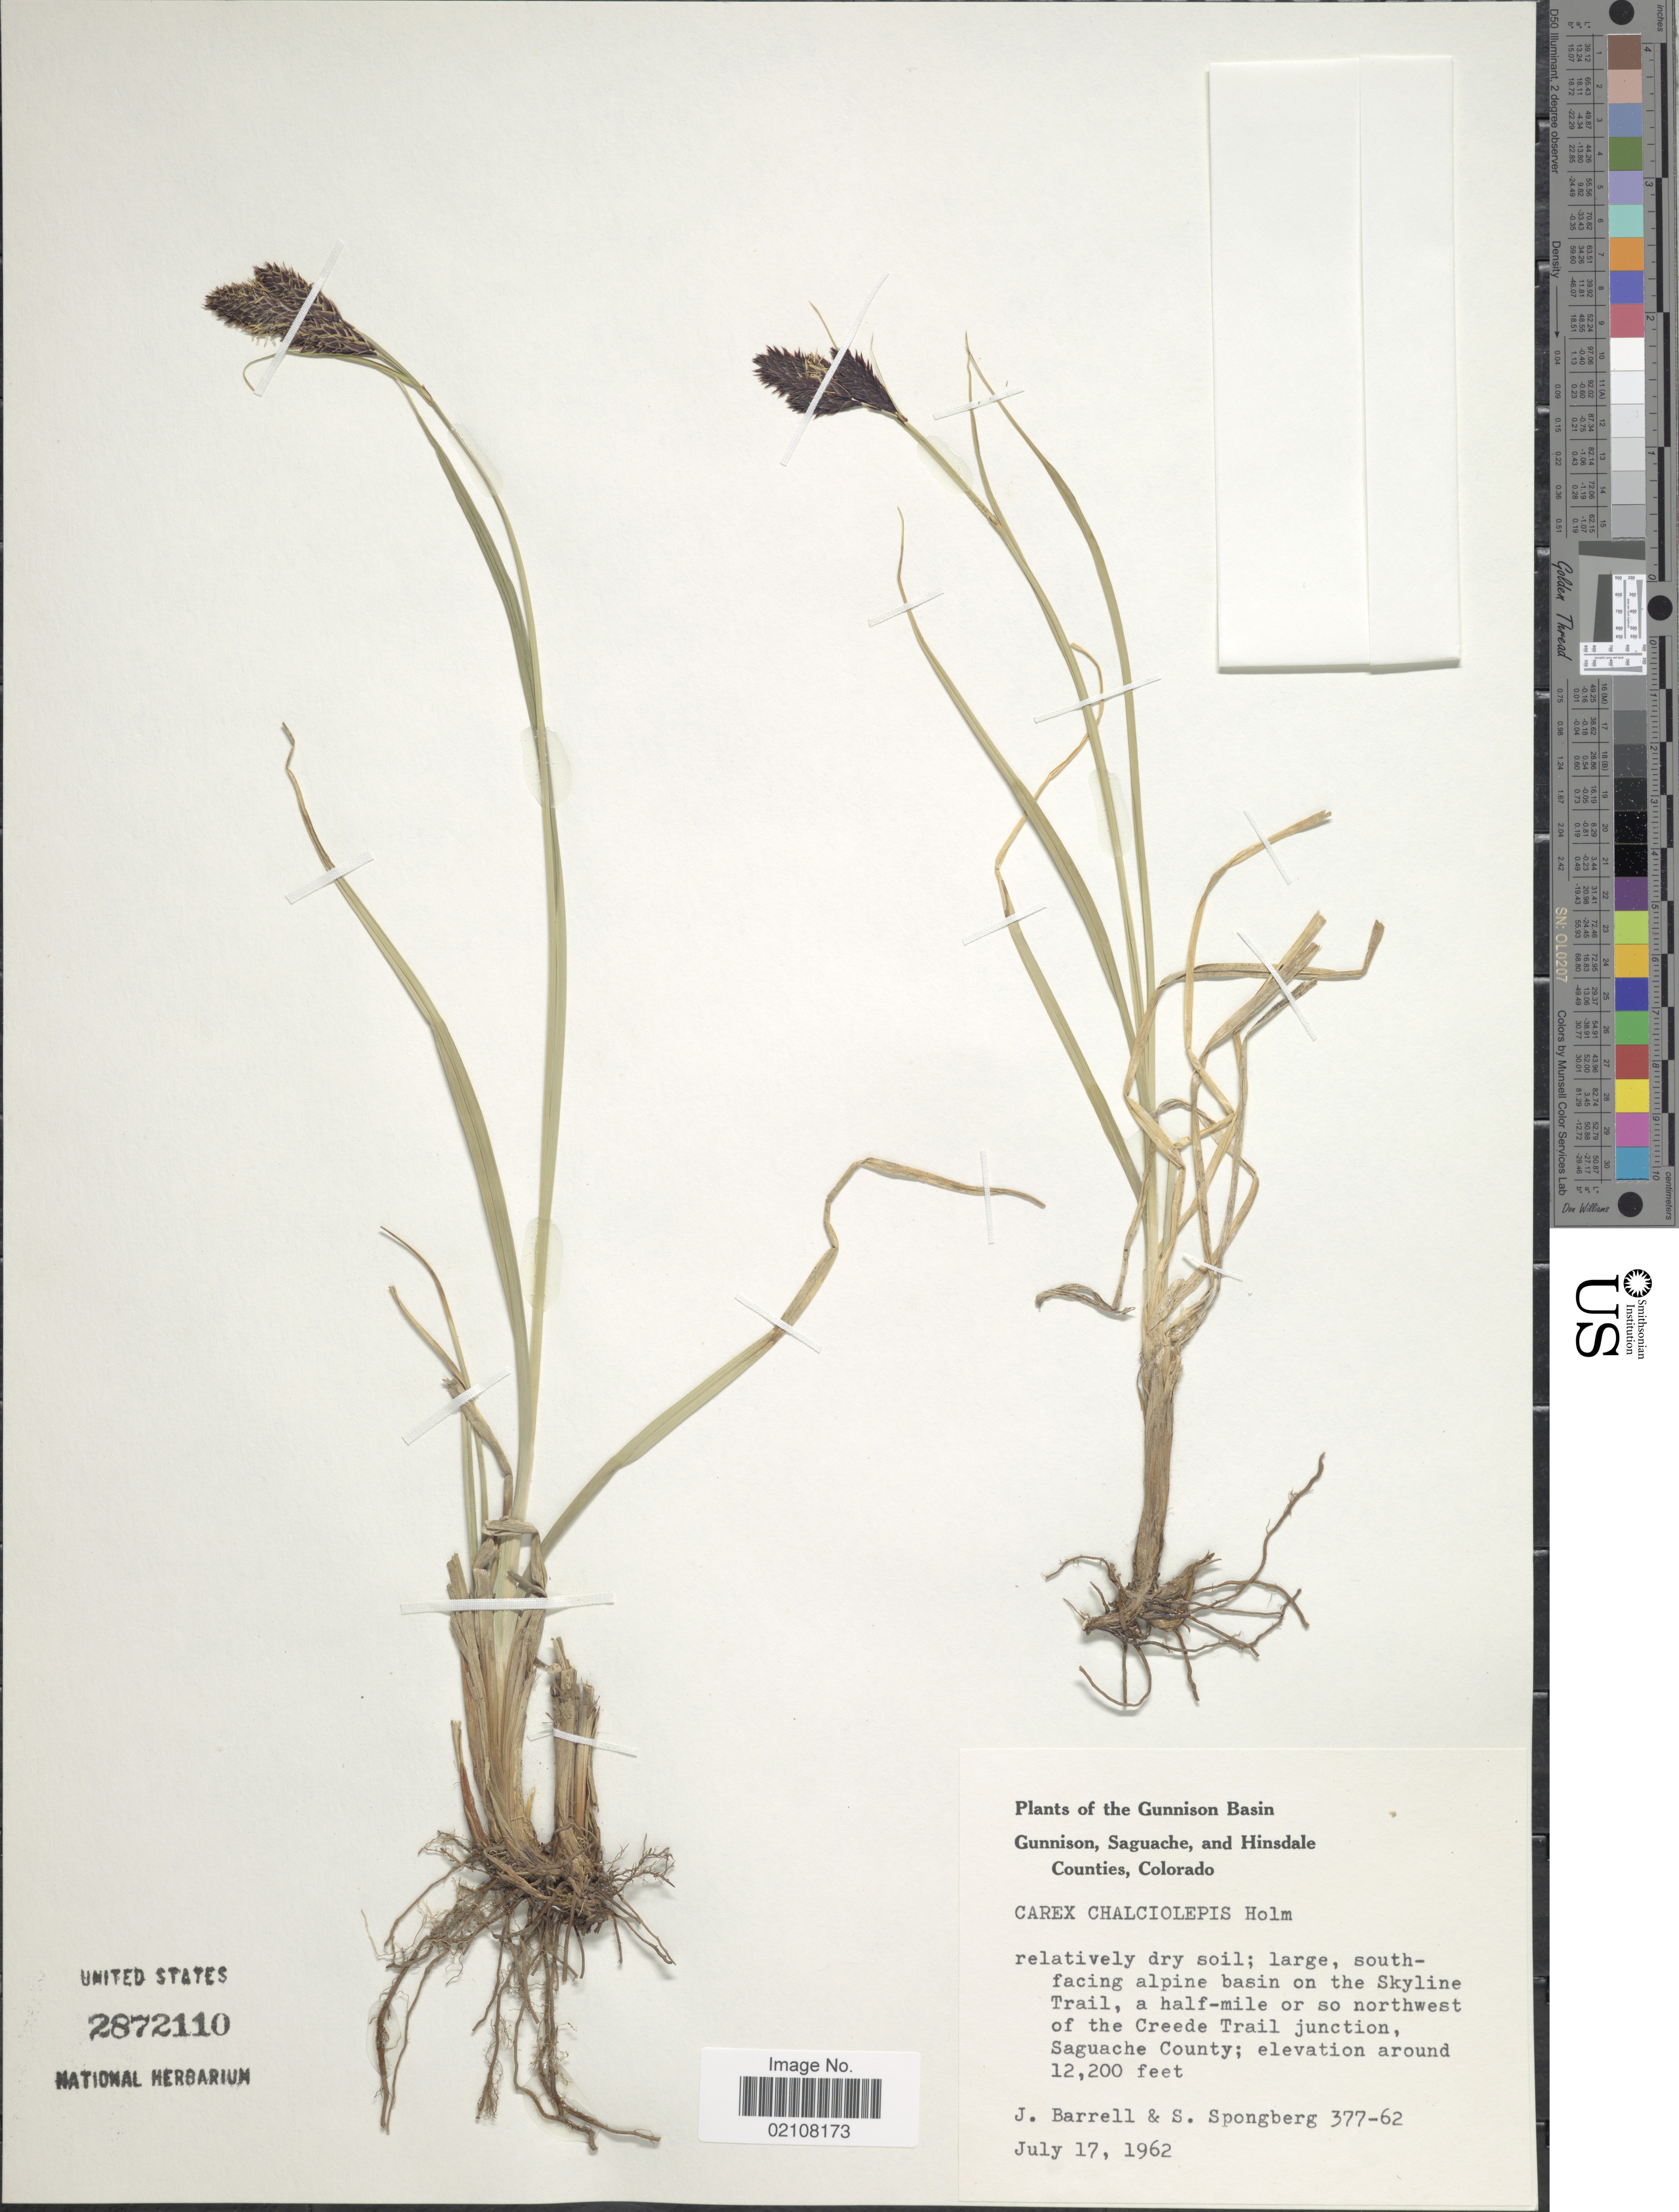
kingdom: Plantae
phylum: Tracheophyta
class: Liliopsida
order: Poales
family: Cyperaceae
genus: Carex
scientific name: Carex chalciolepis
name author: Holm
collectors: J. Barrell & S. A.Spongberg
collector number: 377-62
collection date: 1962-07-17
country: United States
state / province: Colorado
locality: Gunnison Basin, Gunnison, Saguache, and Hinsdale Counties, relatively dry soil; large, south-facing alpine basin on the Skyline Trail, a half-mile or so northwest of the Creede Trail junction, Saguache County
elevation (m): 3719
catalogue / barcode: US 2872110